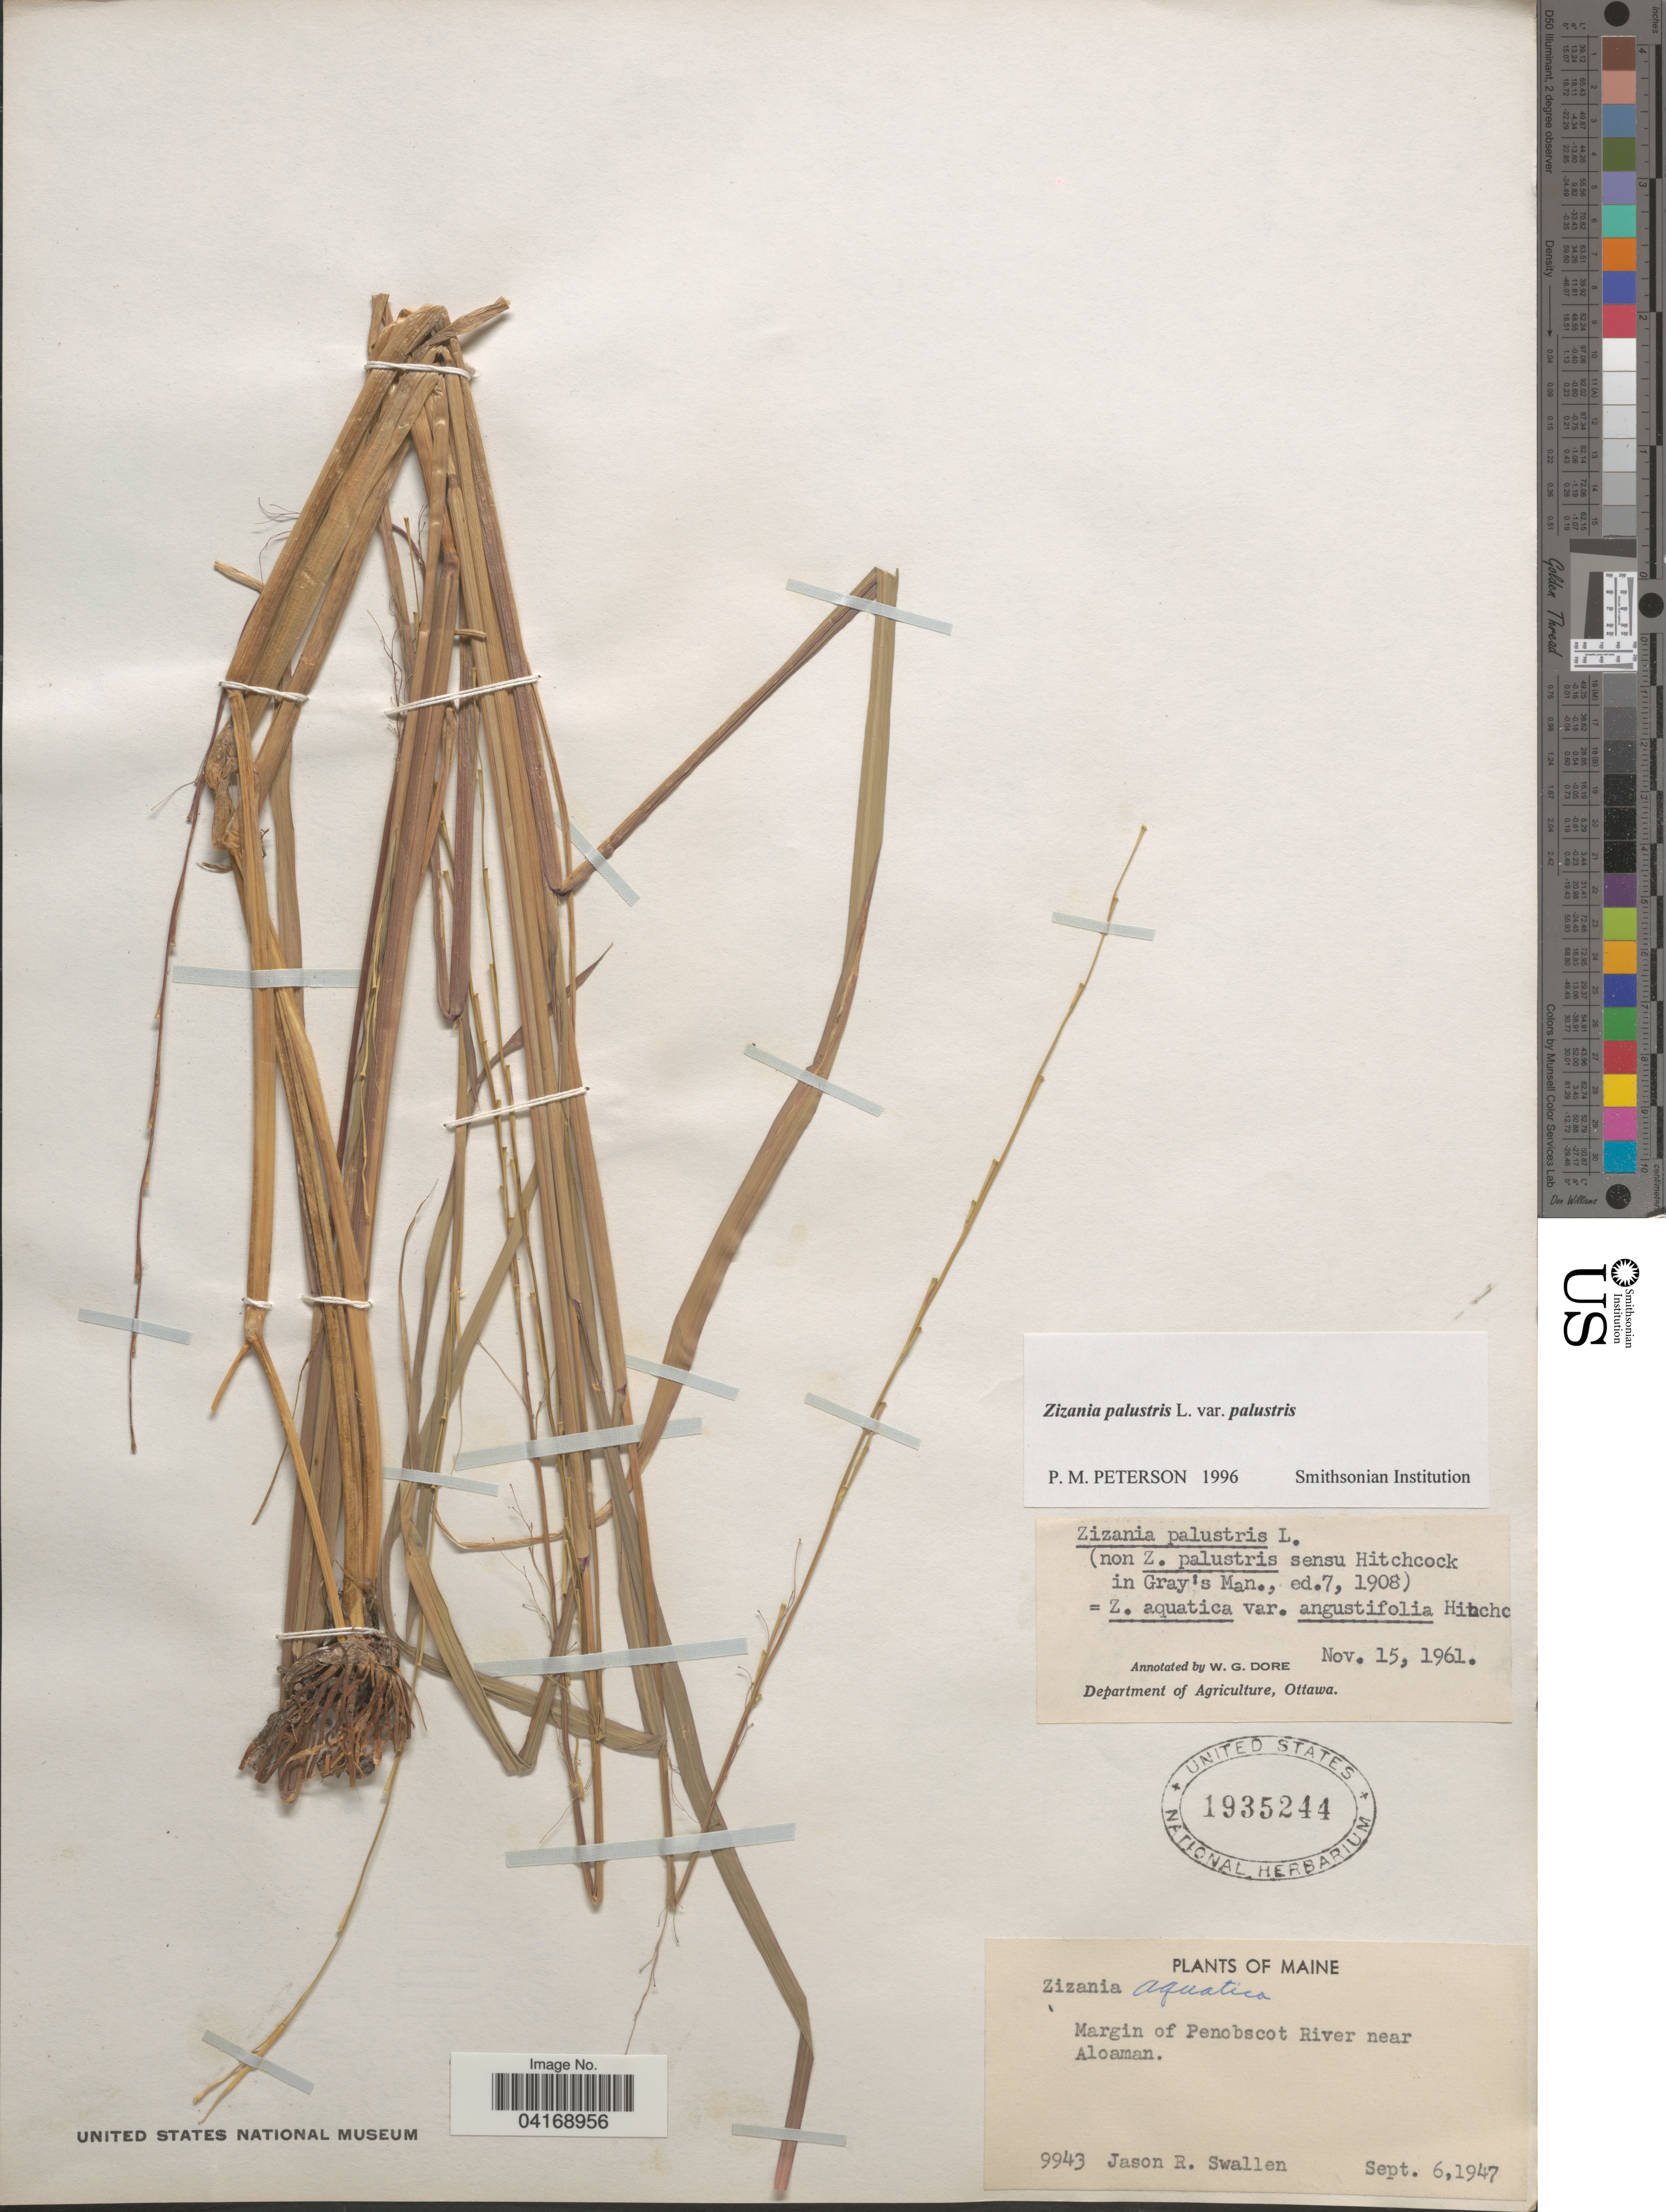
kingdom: Plantae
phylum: Tracheophyta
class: Liliopsida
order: Poales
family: Poaceae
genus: Zizania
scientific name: Zizania palustris var. palustris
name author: L.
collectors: J. R. Swallen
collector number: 9943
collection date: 1947-09-06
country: United States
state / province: Maine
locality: Margin of Penobscot River near Aloaman.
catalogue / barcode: US 1935244